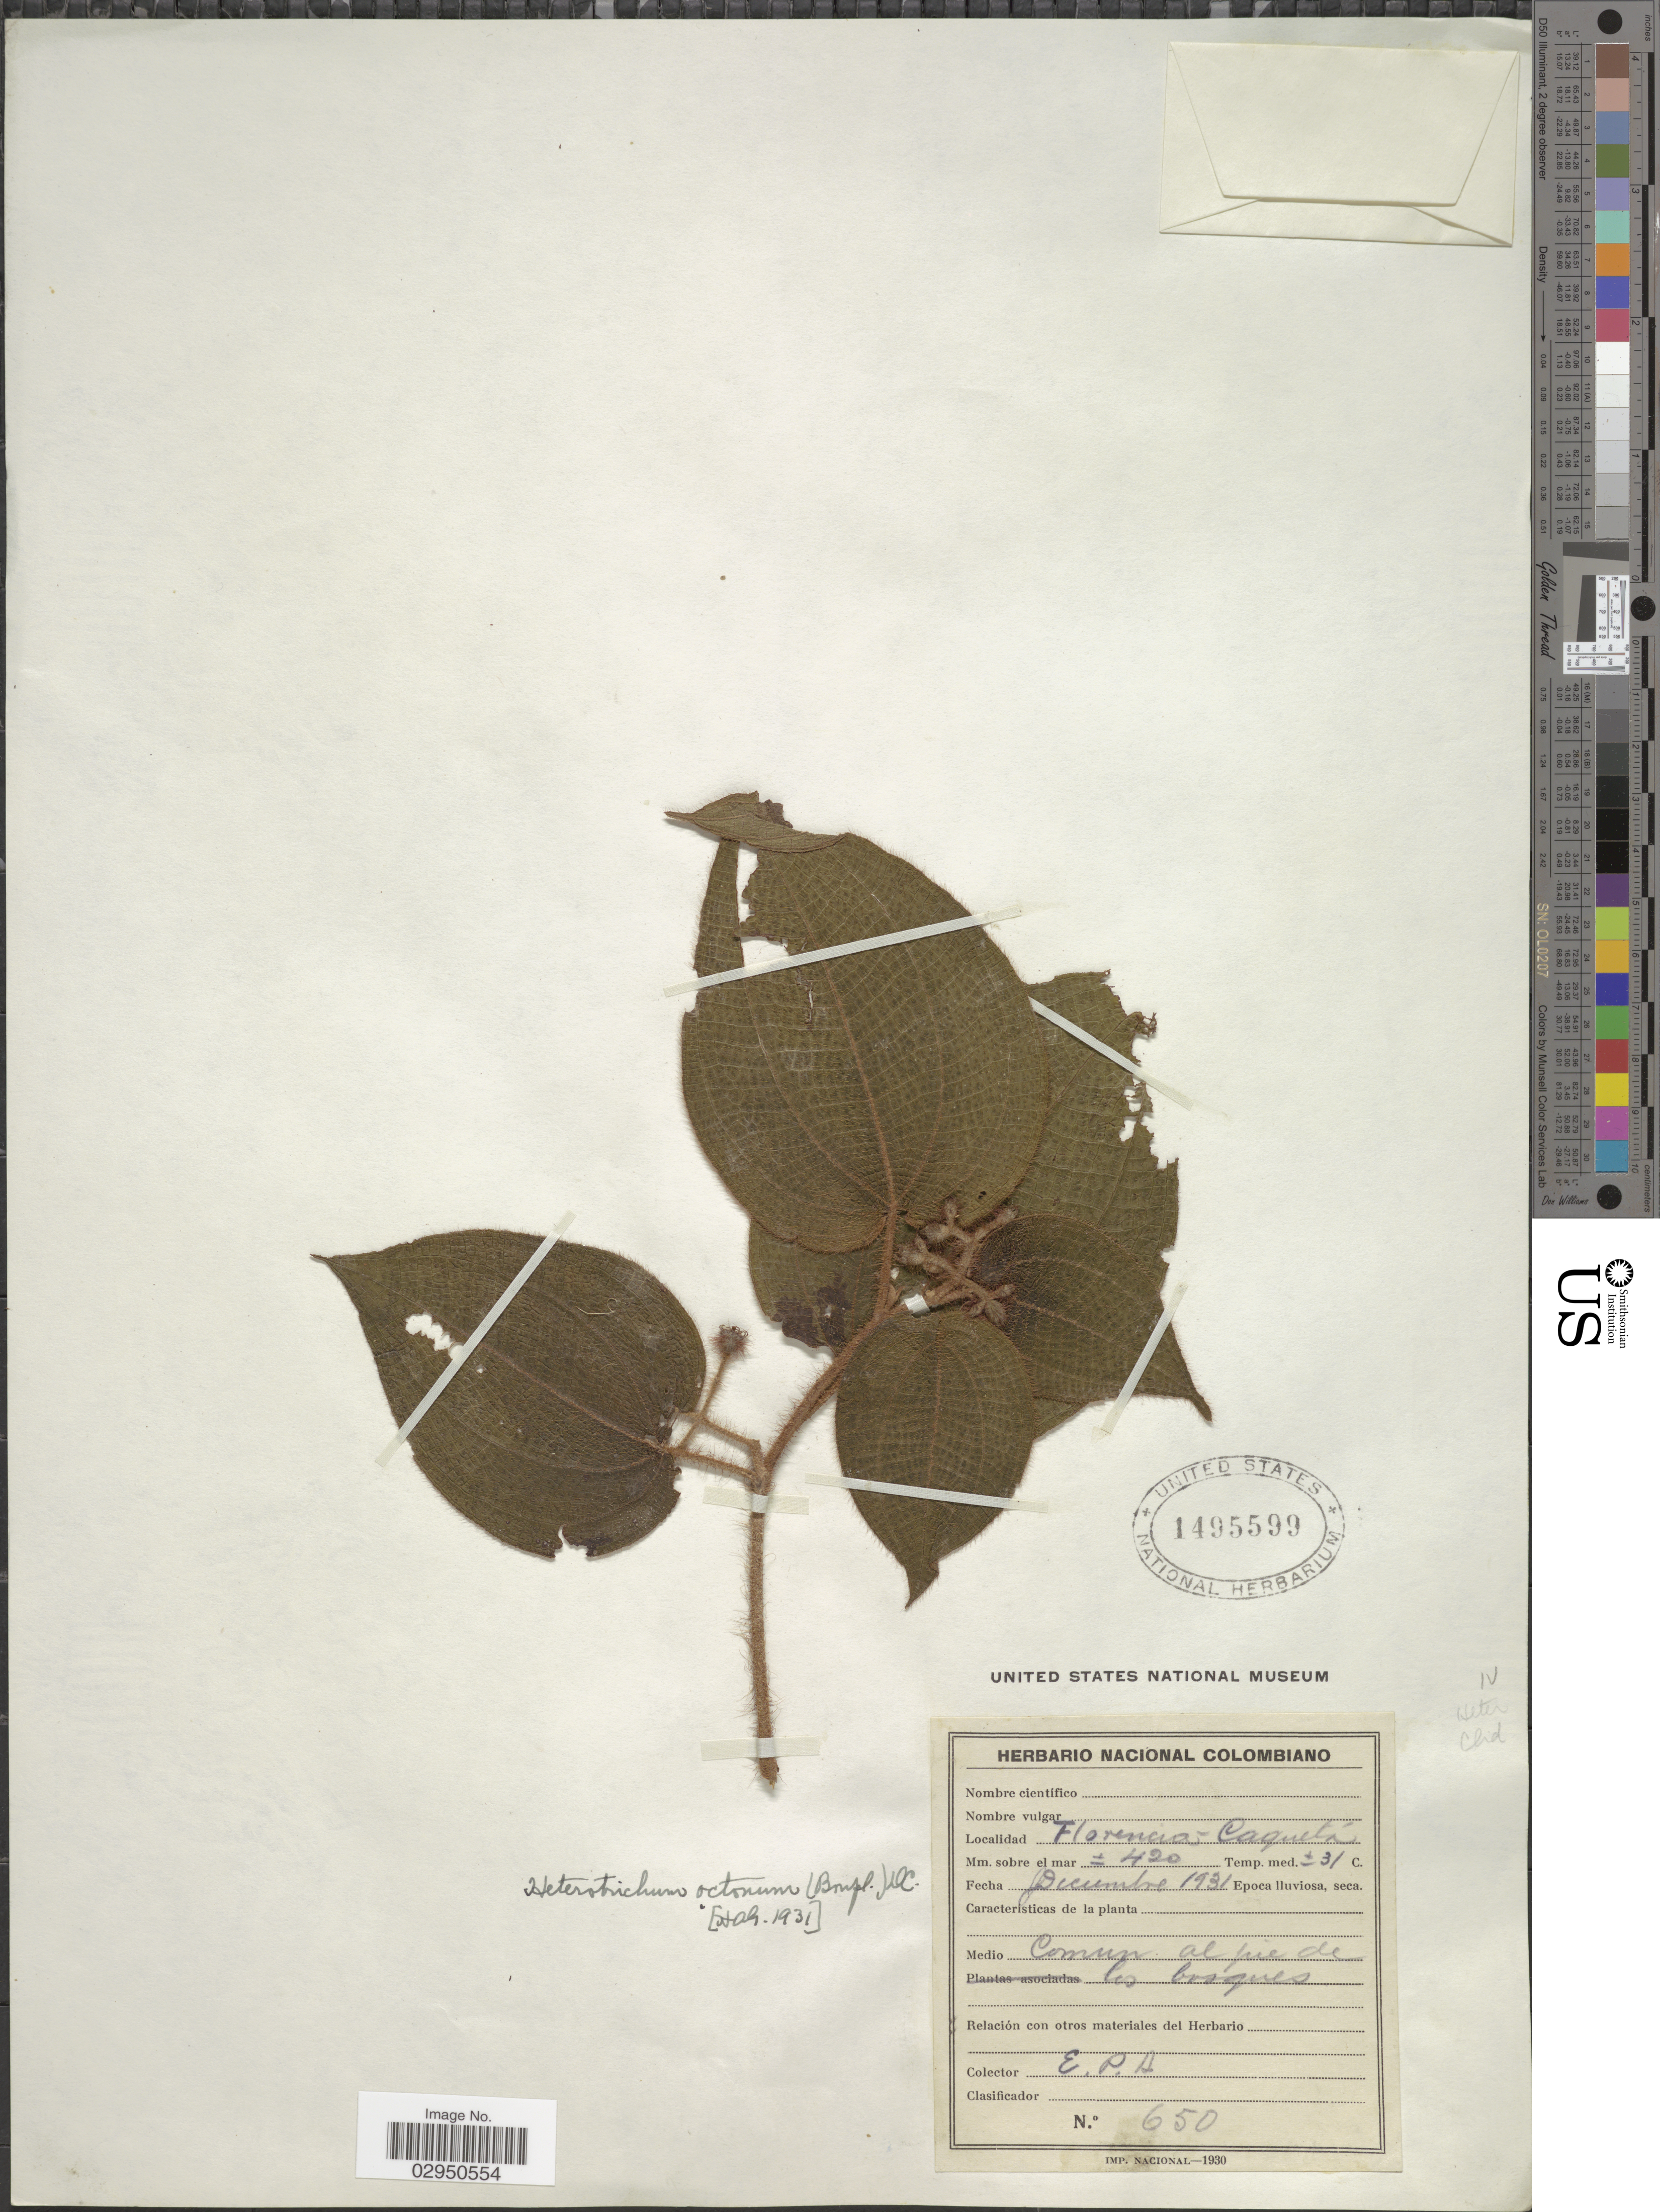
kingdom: Plantae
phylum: Tracheophyta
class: Magnoliopsida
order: Myrtales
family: Melastomataceae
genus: Clidemia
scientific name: Clidemia octona subsp. octona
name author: (Bonpl.) L.O. Williams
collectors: E. Pérez Arbeláez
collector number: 650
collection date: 1931-12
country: Colombia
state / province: Caquetá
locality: Florencia.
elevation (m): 420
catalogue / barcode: US 1495599